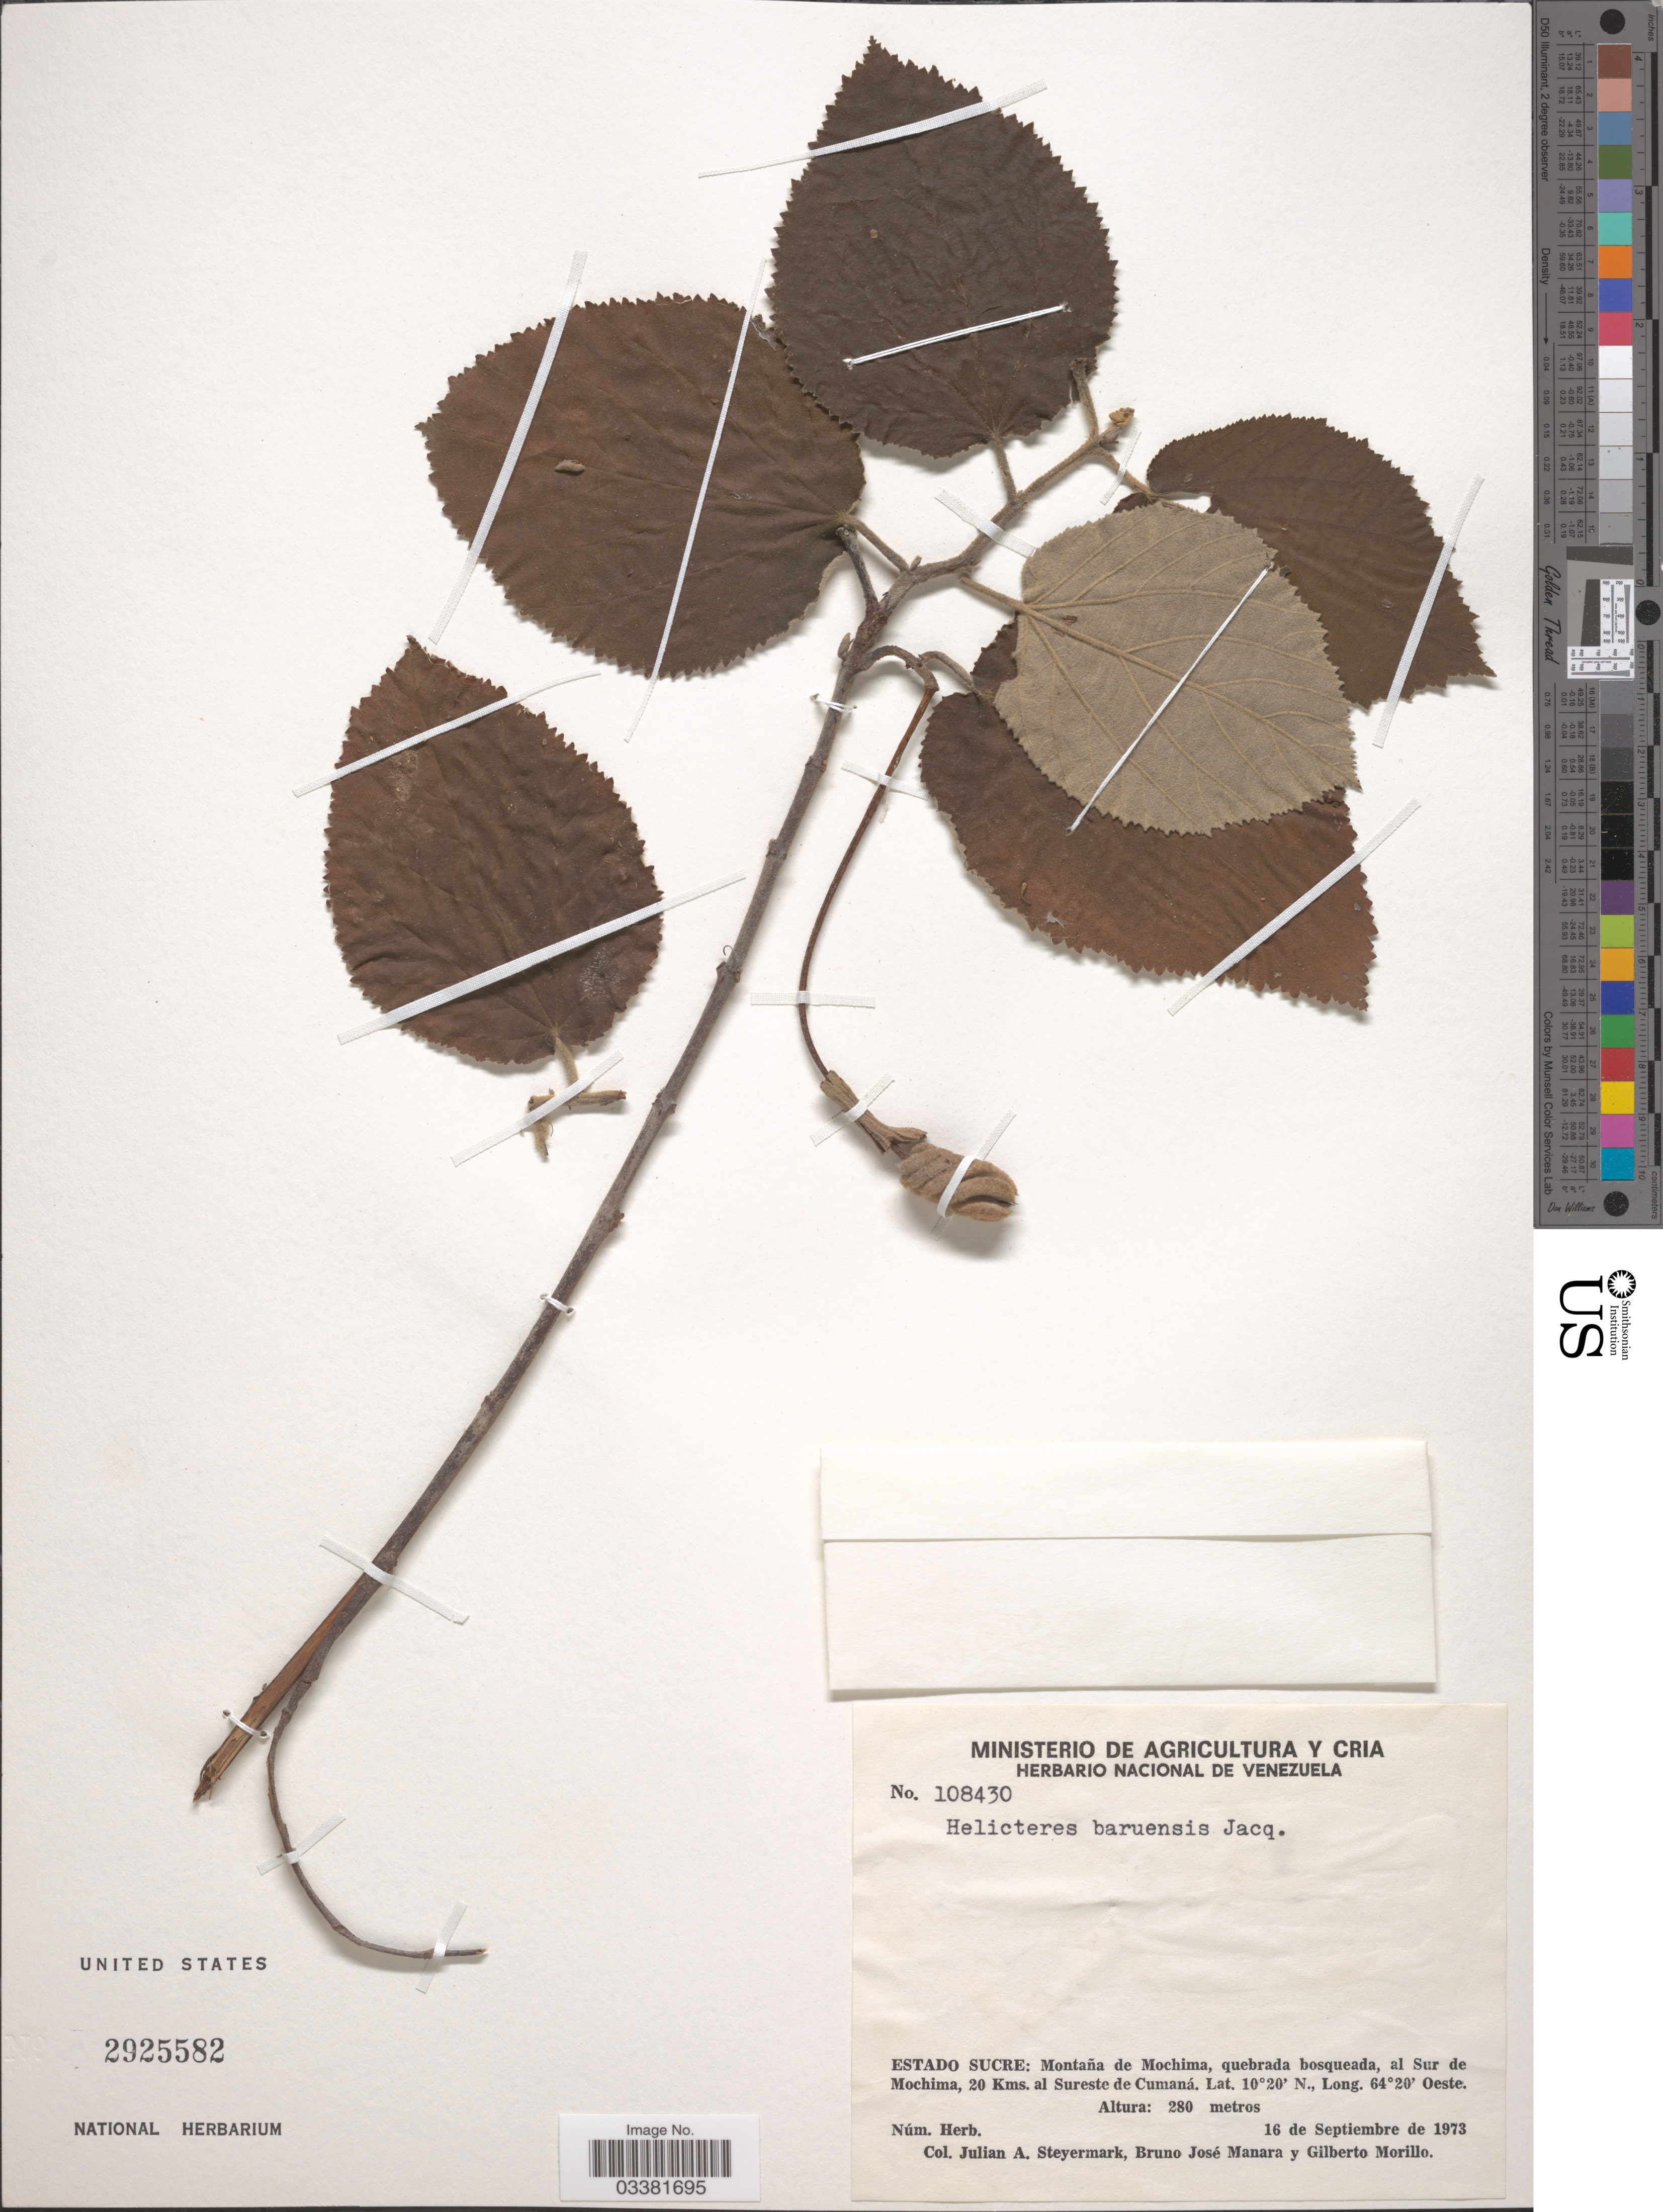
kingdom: Plantae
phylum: Tracheophyta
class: Magnoliopsida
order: Malvales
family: Malvaceae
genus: Helicteres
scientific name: Helicteres baruensis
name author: Jacq.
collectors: J. Steyermark, B. Manara & G. N. Morillo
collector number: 108430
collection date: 1973-09-16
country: Venezuela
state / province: Sucre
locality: Montaña de Mochima, quebrada bosqueada, al Sur de Mochima, 20 Kms. al Sureste de Cumaná.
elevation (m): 280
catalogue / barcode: US 2925582